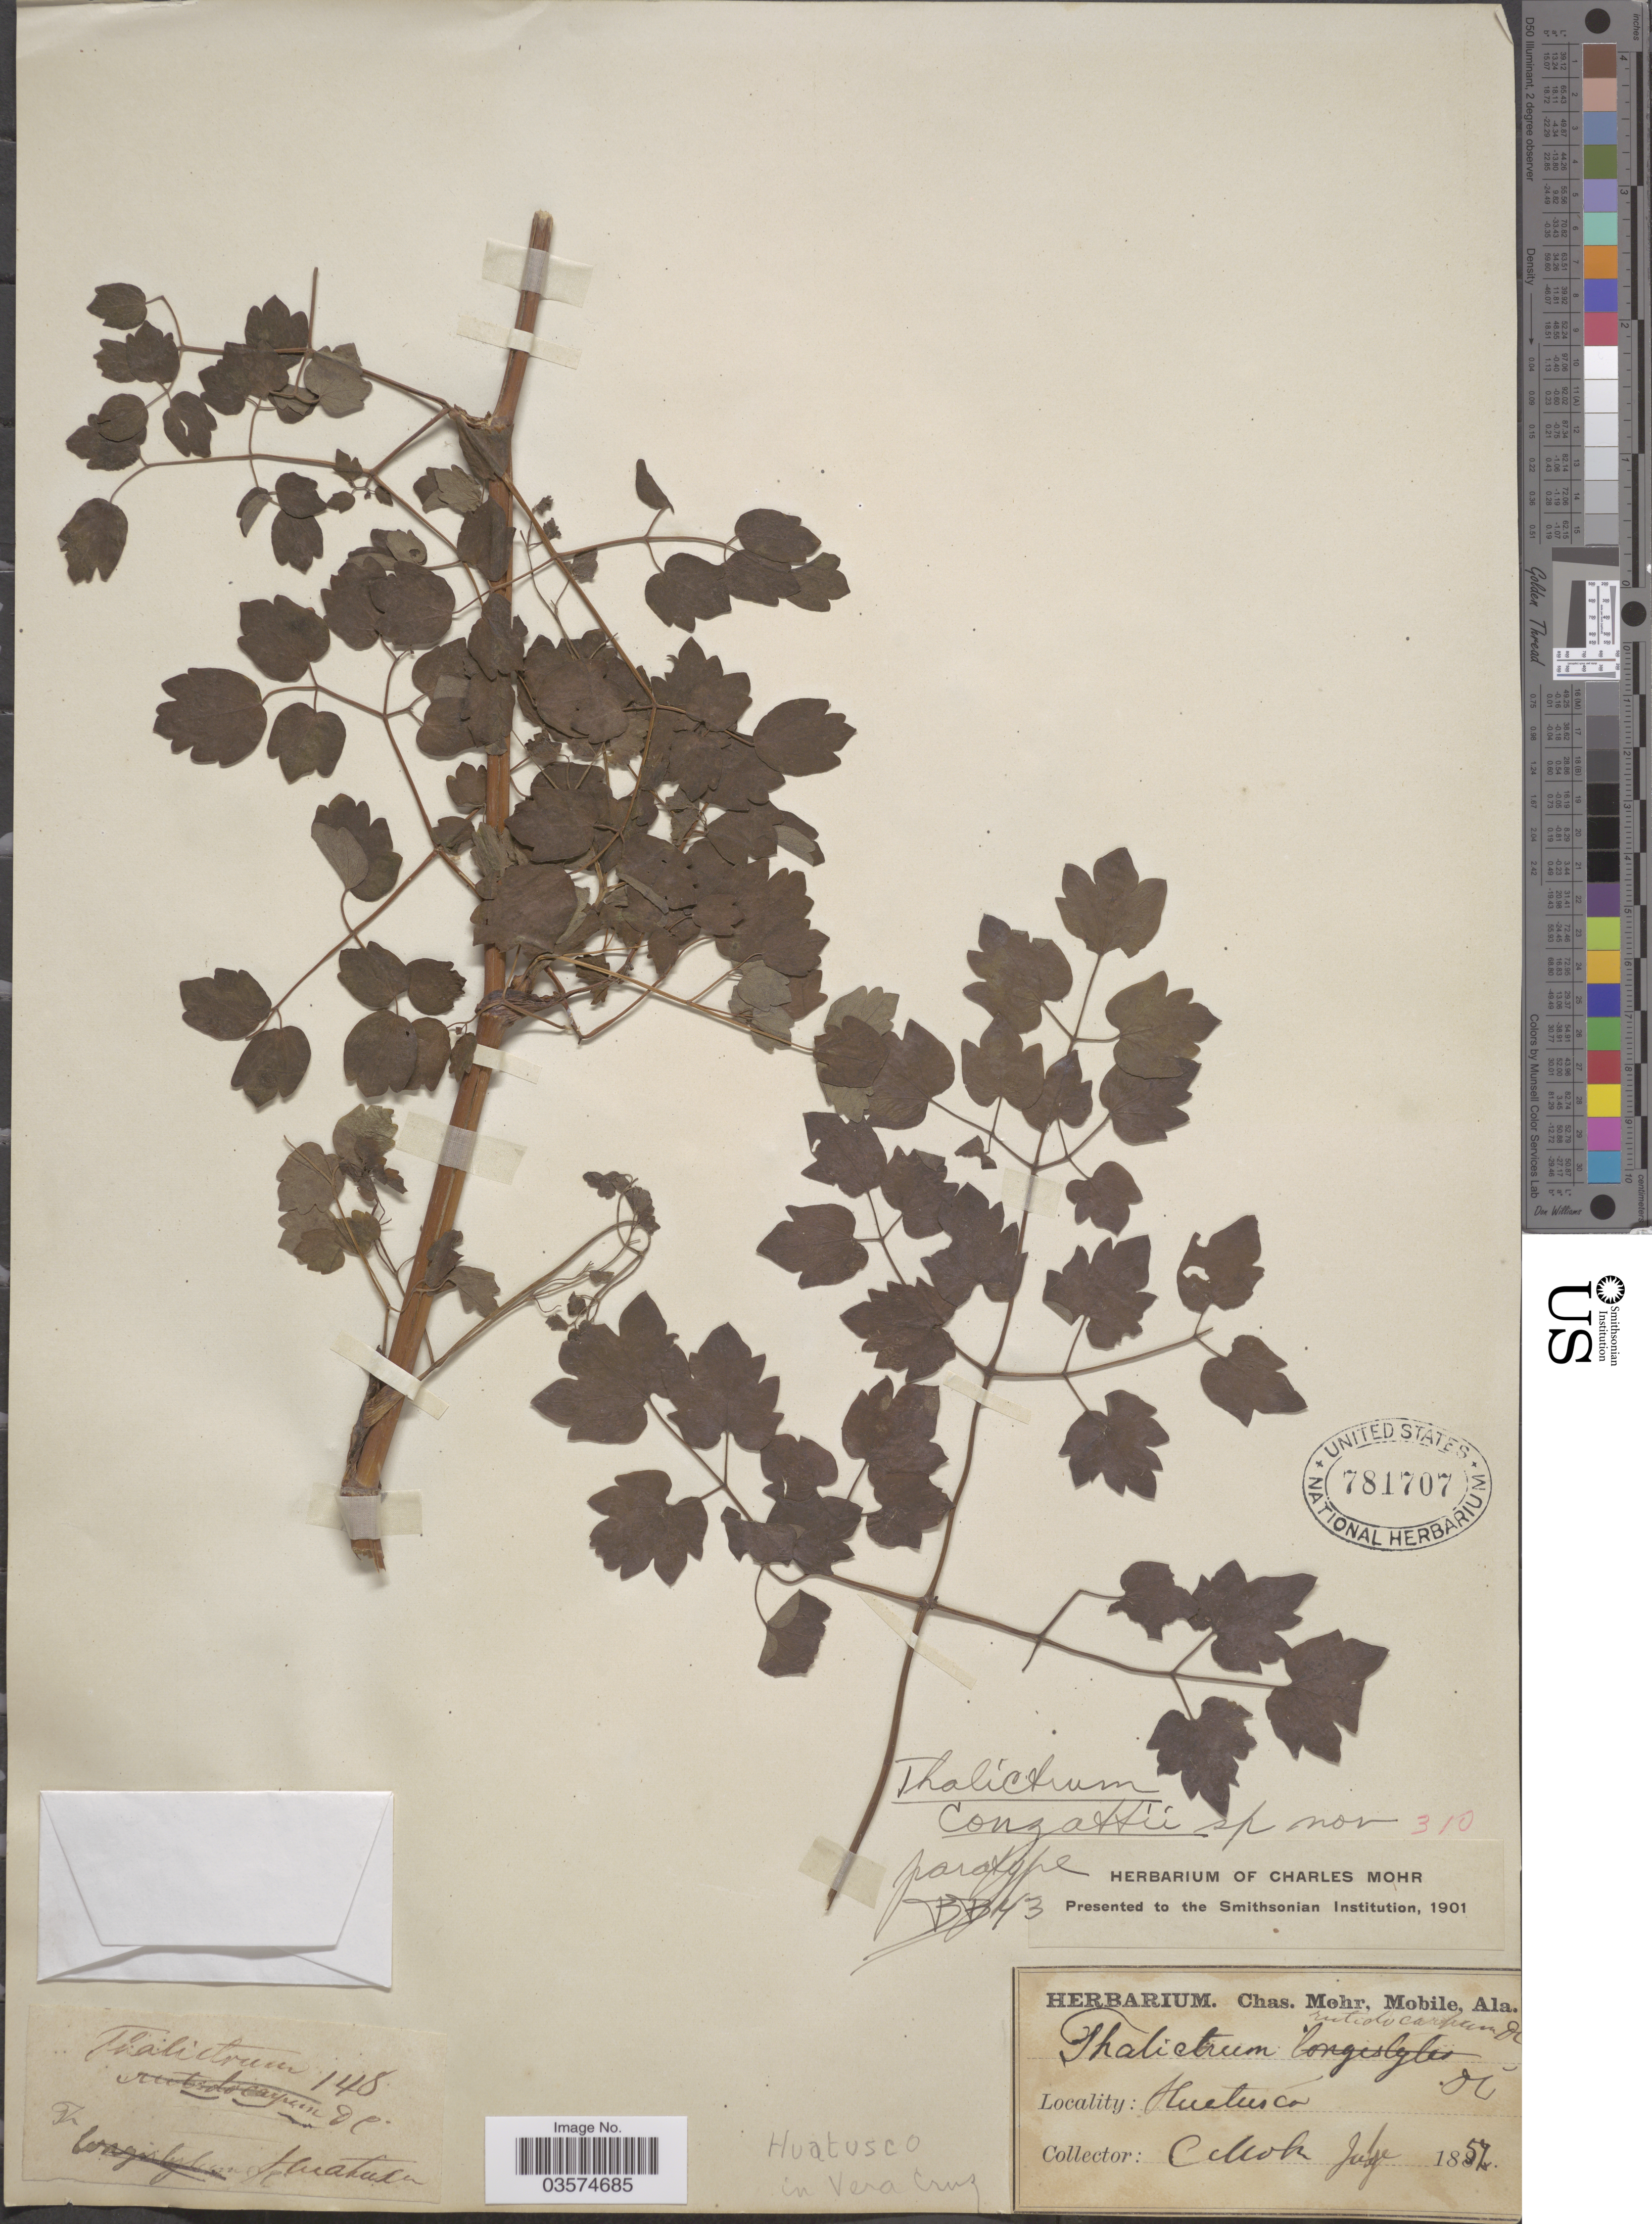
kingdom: Plantae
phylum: Tracheophyta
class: Magnoliopsida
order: Ranunculales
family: Ranunculaceae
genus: Thalictrum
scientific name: Thalictrum conzattii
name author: B. Boivin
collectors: C. T. Mohr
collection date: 1859-07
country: Mexico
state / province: Veracruz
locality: Huatusco. Vera Cruz.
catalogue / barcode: US 781707